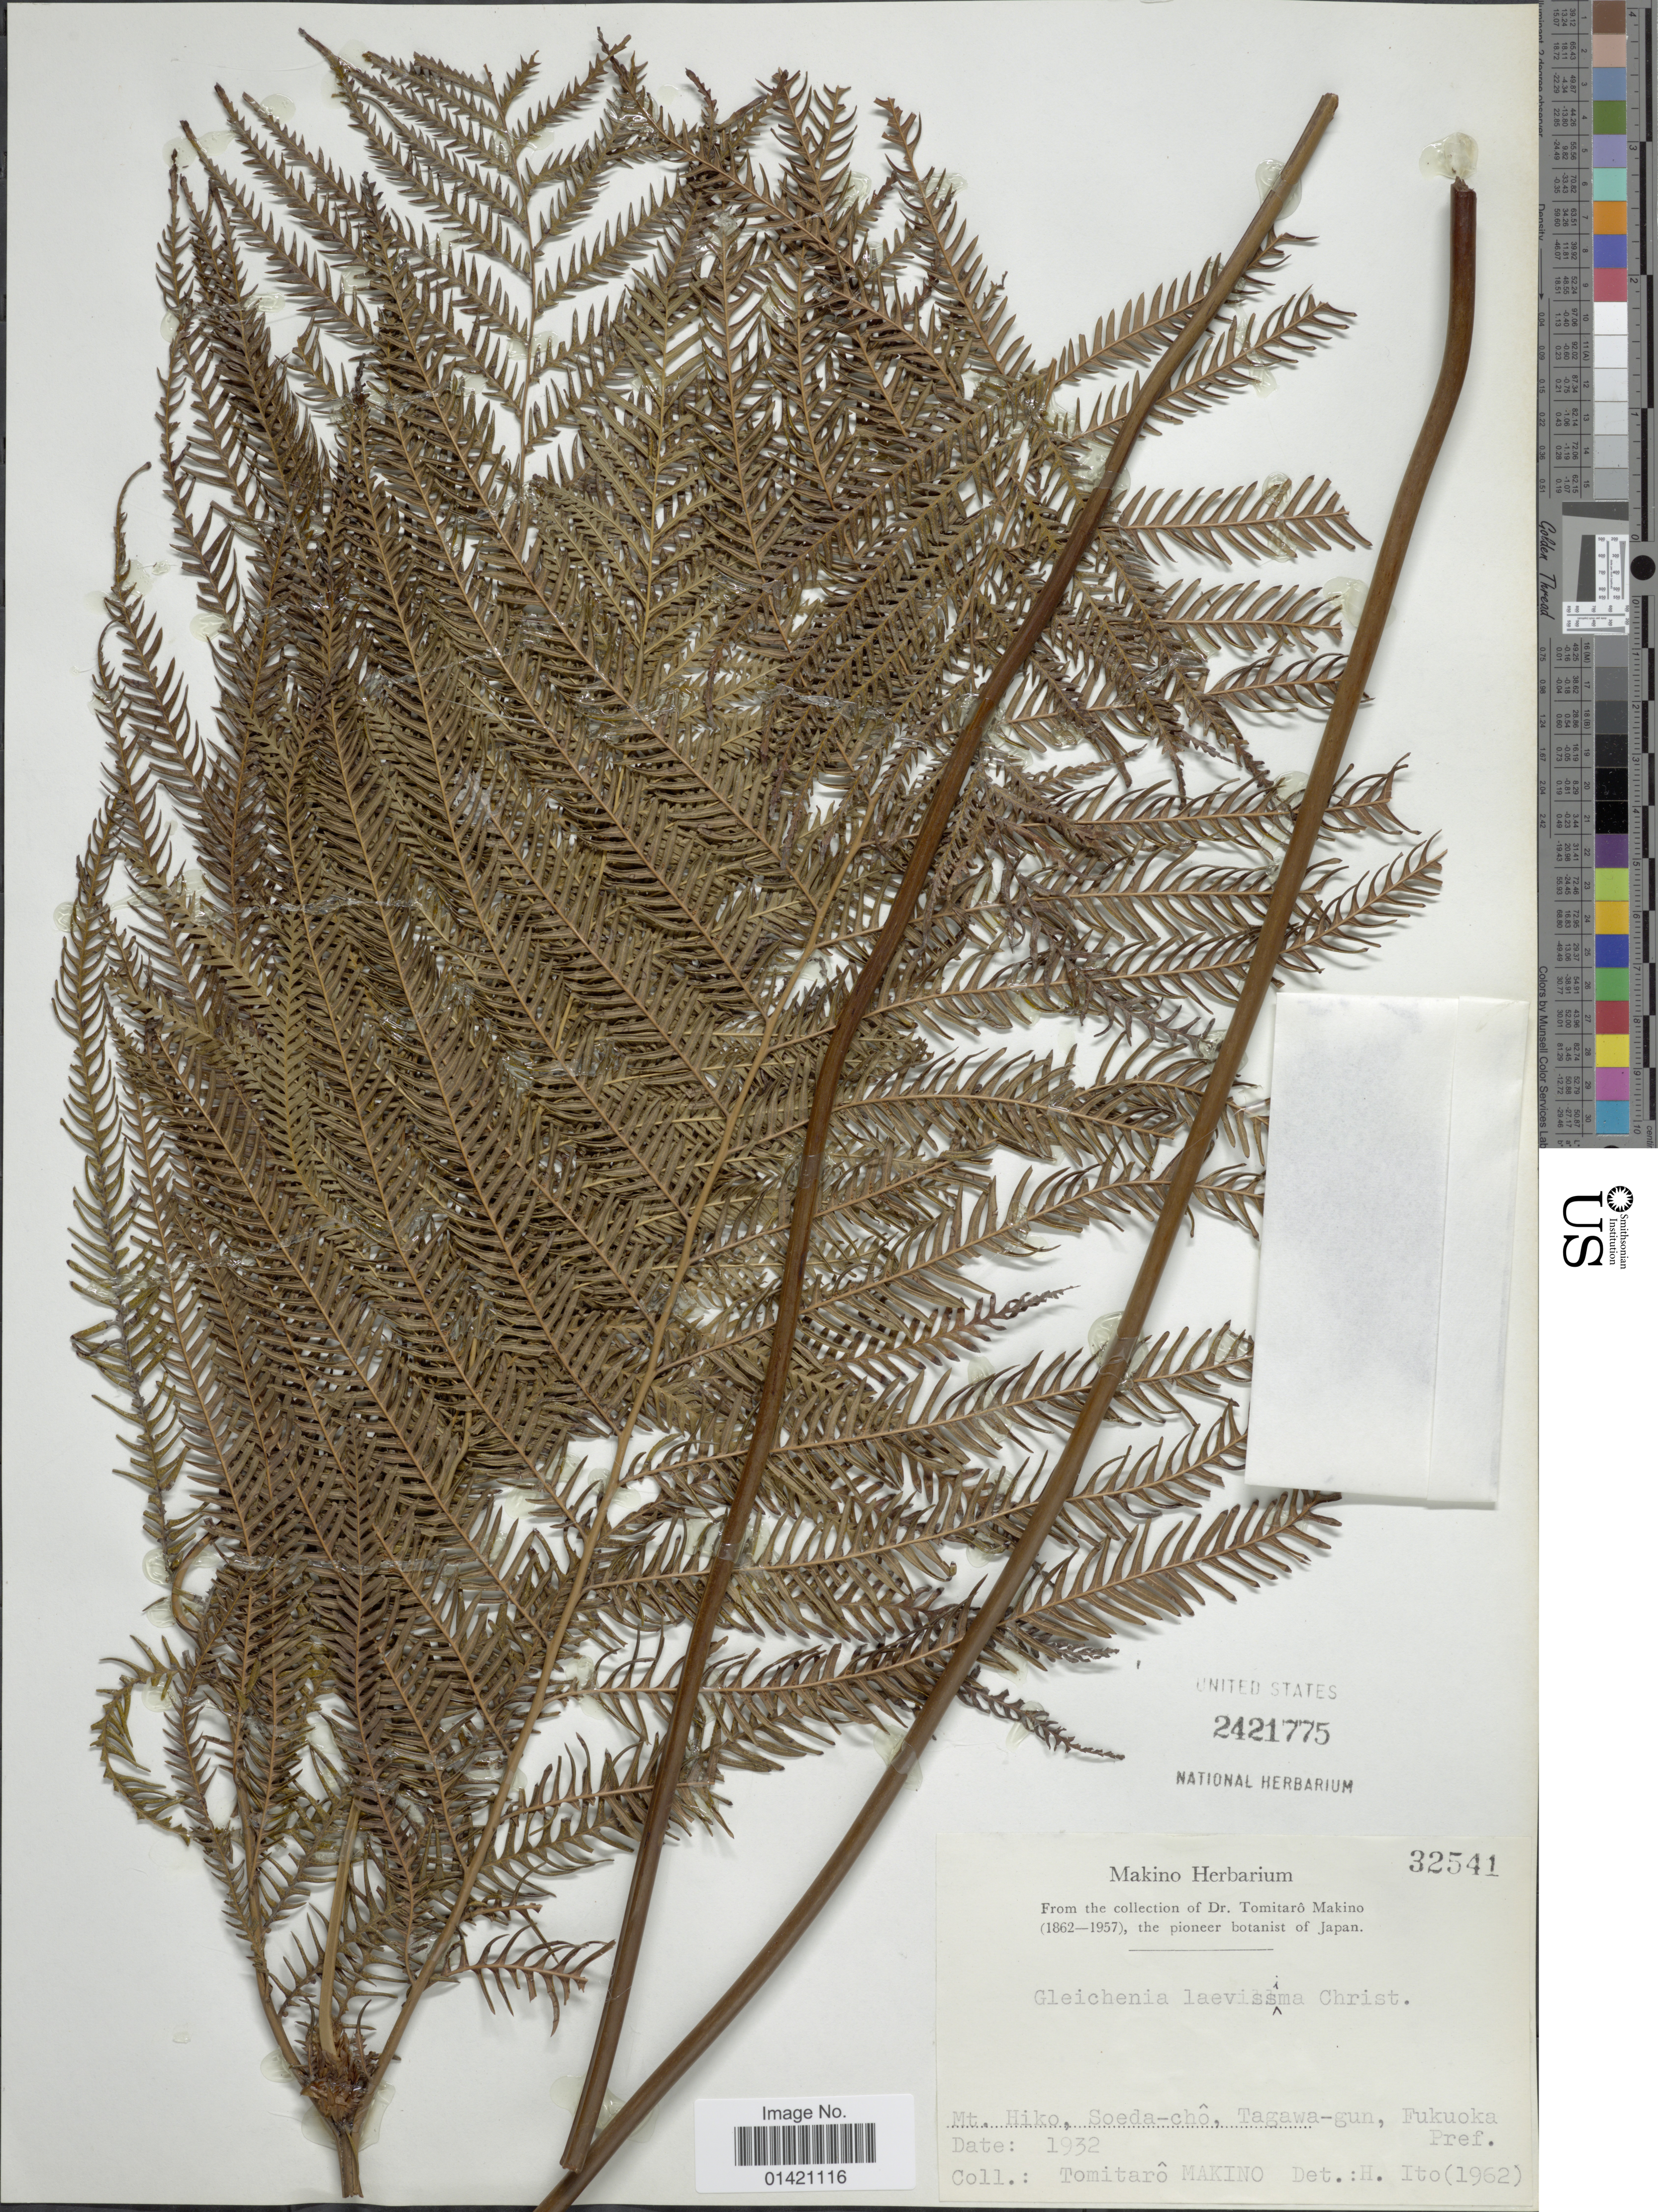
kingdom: Plantae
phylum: Tracheophyta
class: Polypodiopsida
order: Gleicheniales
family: Gleicheniaceae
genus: Diplopterygium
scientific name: Diplopterygium laevissimum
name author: (Christ) Nakai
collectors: T. Makino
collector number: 32541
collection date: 1932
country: Japan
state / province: Hukuoka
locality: Mt. Hiko, Soeda-cho, Tagawa-gun, Fukuoka Pref.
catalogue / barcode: US 2421775